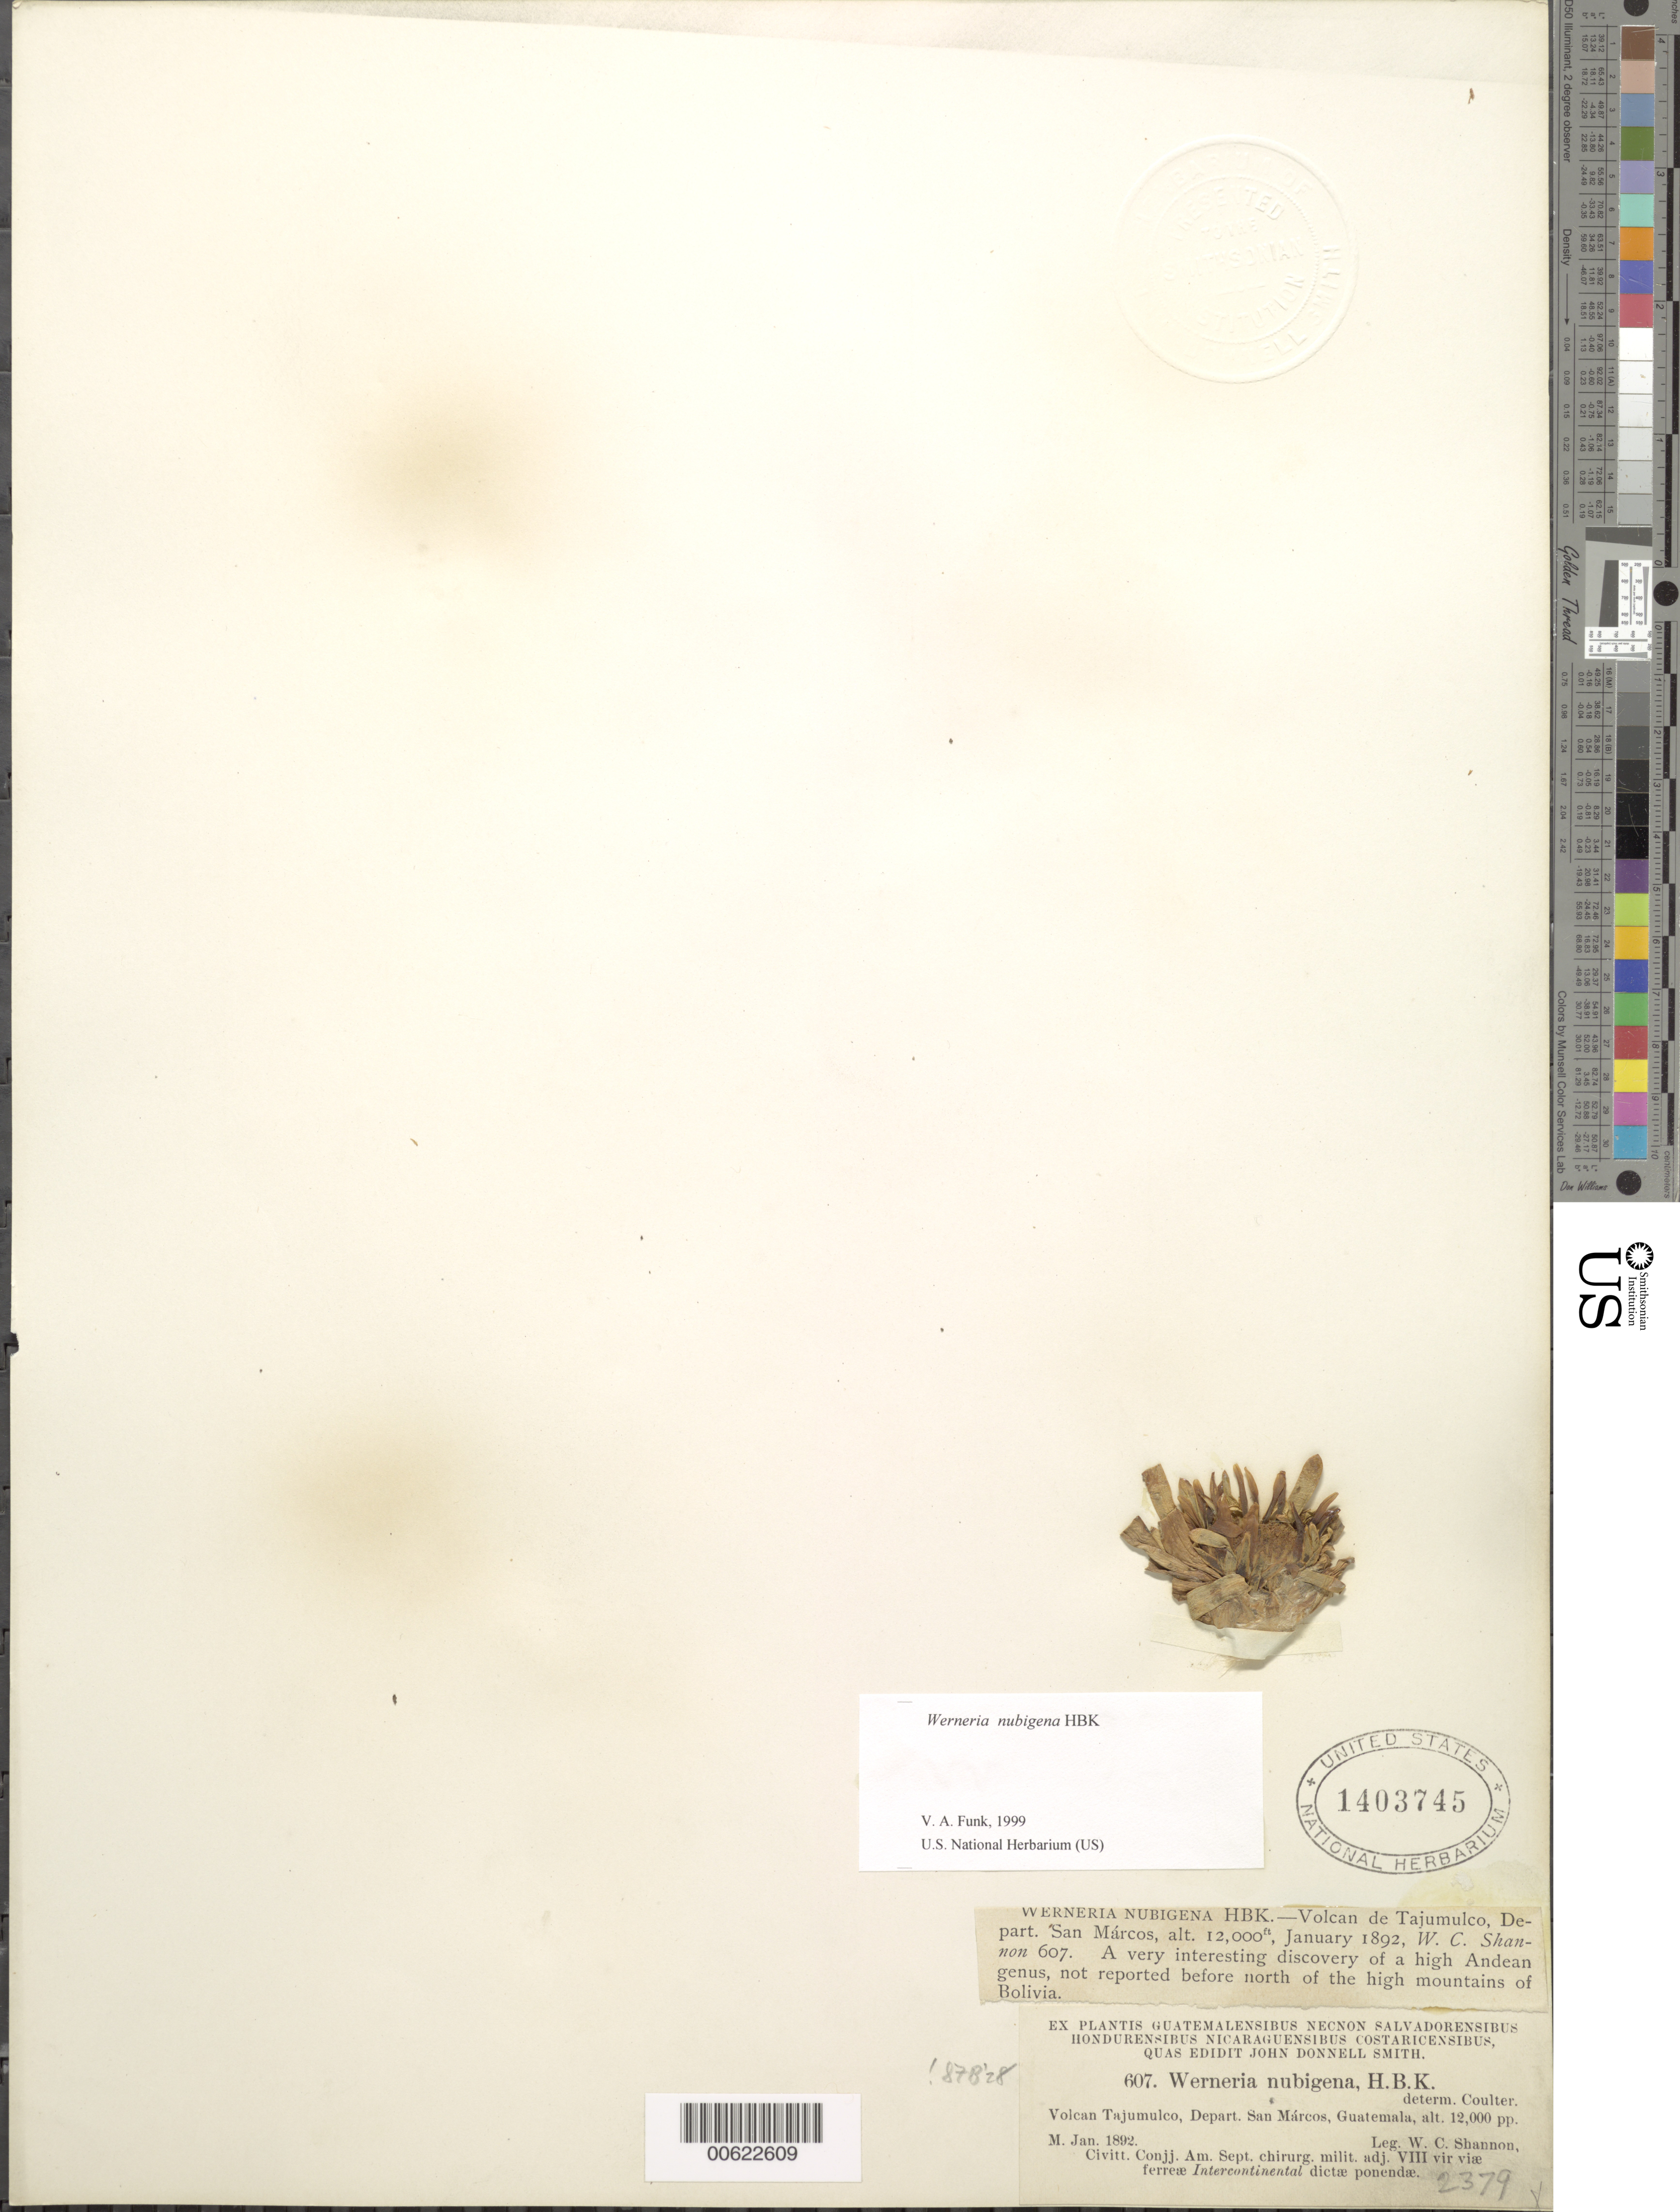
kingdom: Plantae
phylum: Tracheophyta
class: Magnoliopsida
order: Asterales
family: Asteraceae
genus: Werneria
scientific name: Werneria nubigena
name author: Kunth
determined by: Funk, Vicki A., (BOT), Smithsonian Institution - National Museum of Natural History (UNITED STATES)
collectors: W. C. Shannon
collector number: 607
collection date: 1892-01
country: Guatemala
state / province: San Márcos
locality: Volcán de Tajumulco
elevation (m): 3658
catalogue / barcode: US 1403745